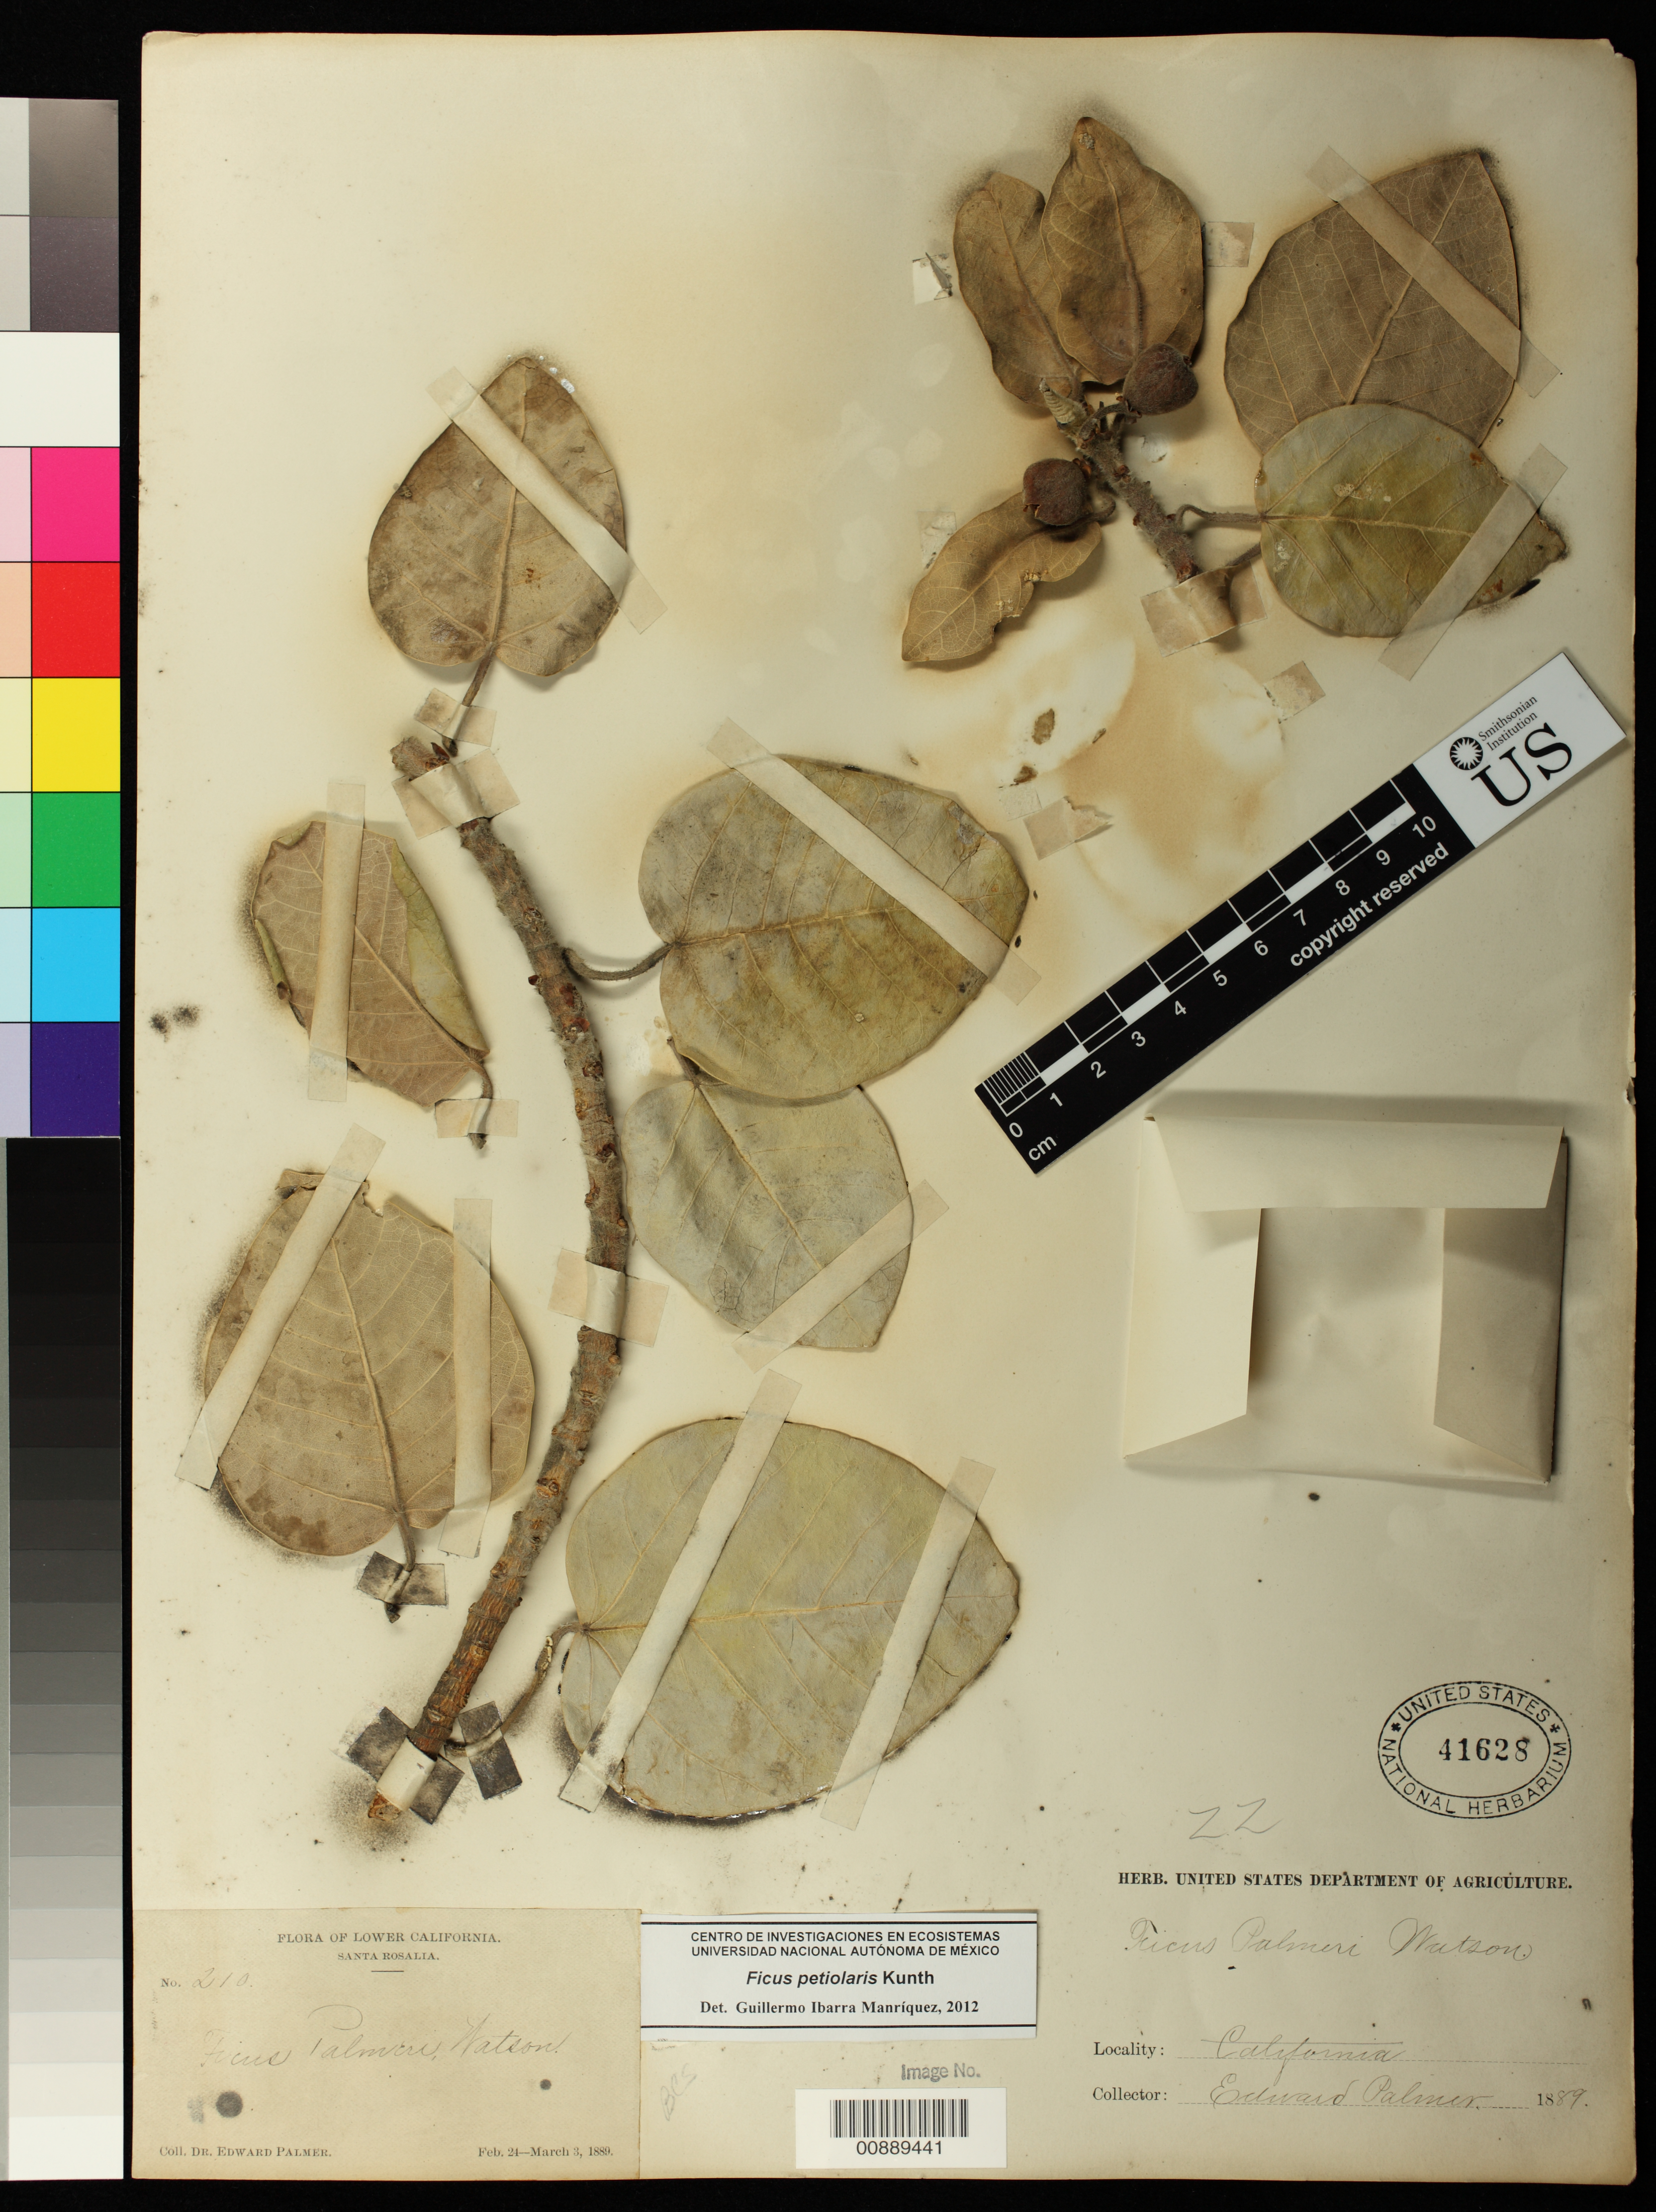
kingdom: Plantae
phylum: Tracheophyta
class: Magnoliopsida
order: Rosales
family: Moraceae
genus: Ficus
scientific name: Ficus palmeri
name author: S. Watson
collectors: E. Palmer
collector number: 210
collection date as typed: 24 Feb 1889 to 03 Mar 1889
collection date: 1889-02-24/1889-03-03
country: Mexico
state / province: Baja California Sur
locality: Lower California, Santa Rosalia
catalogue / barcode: US 41628